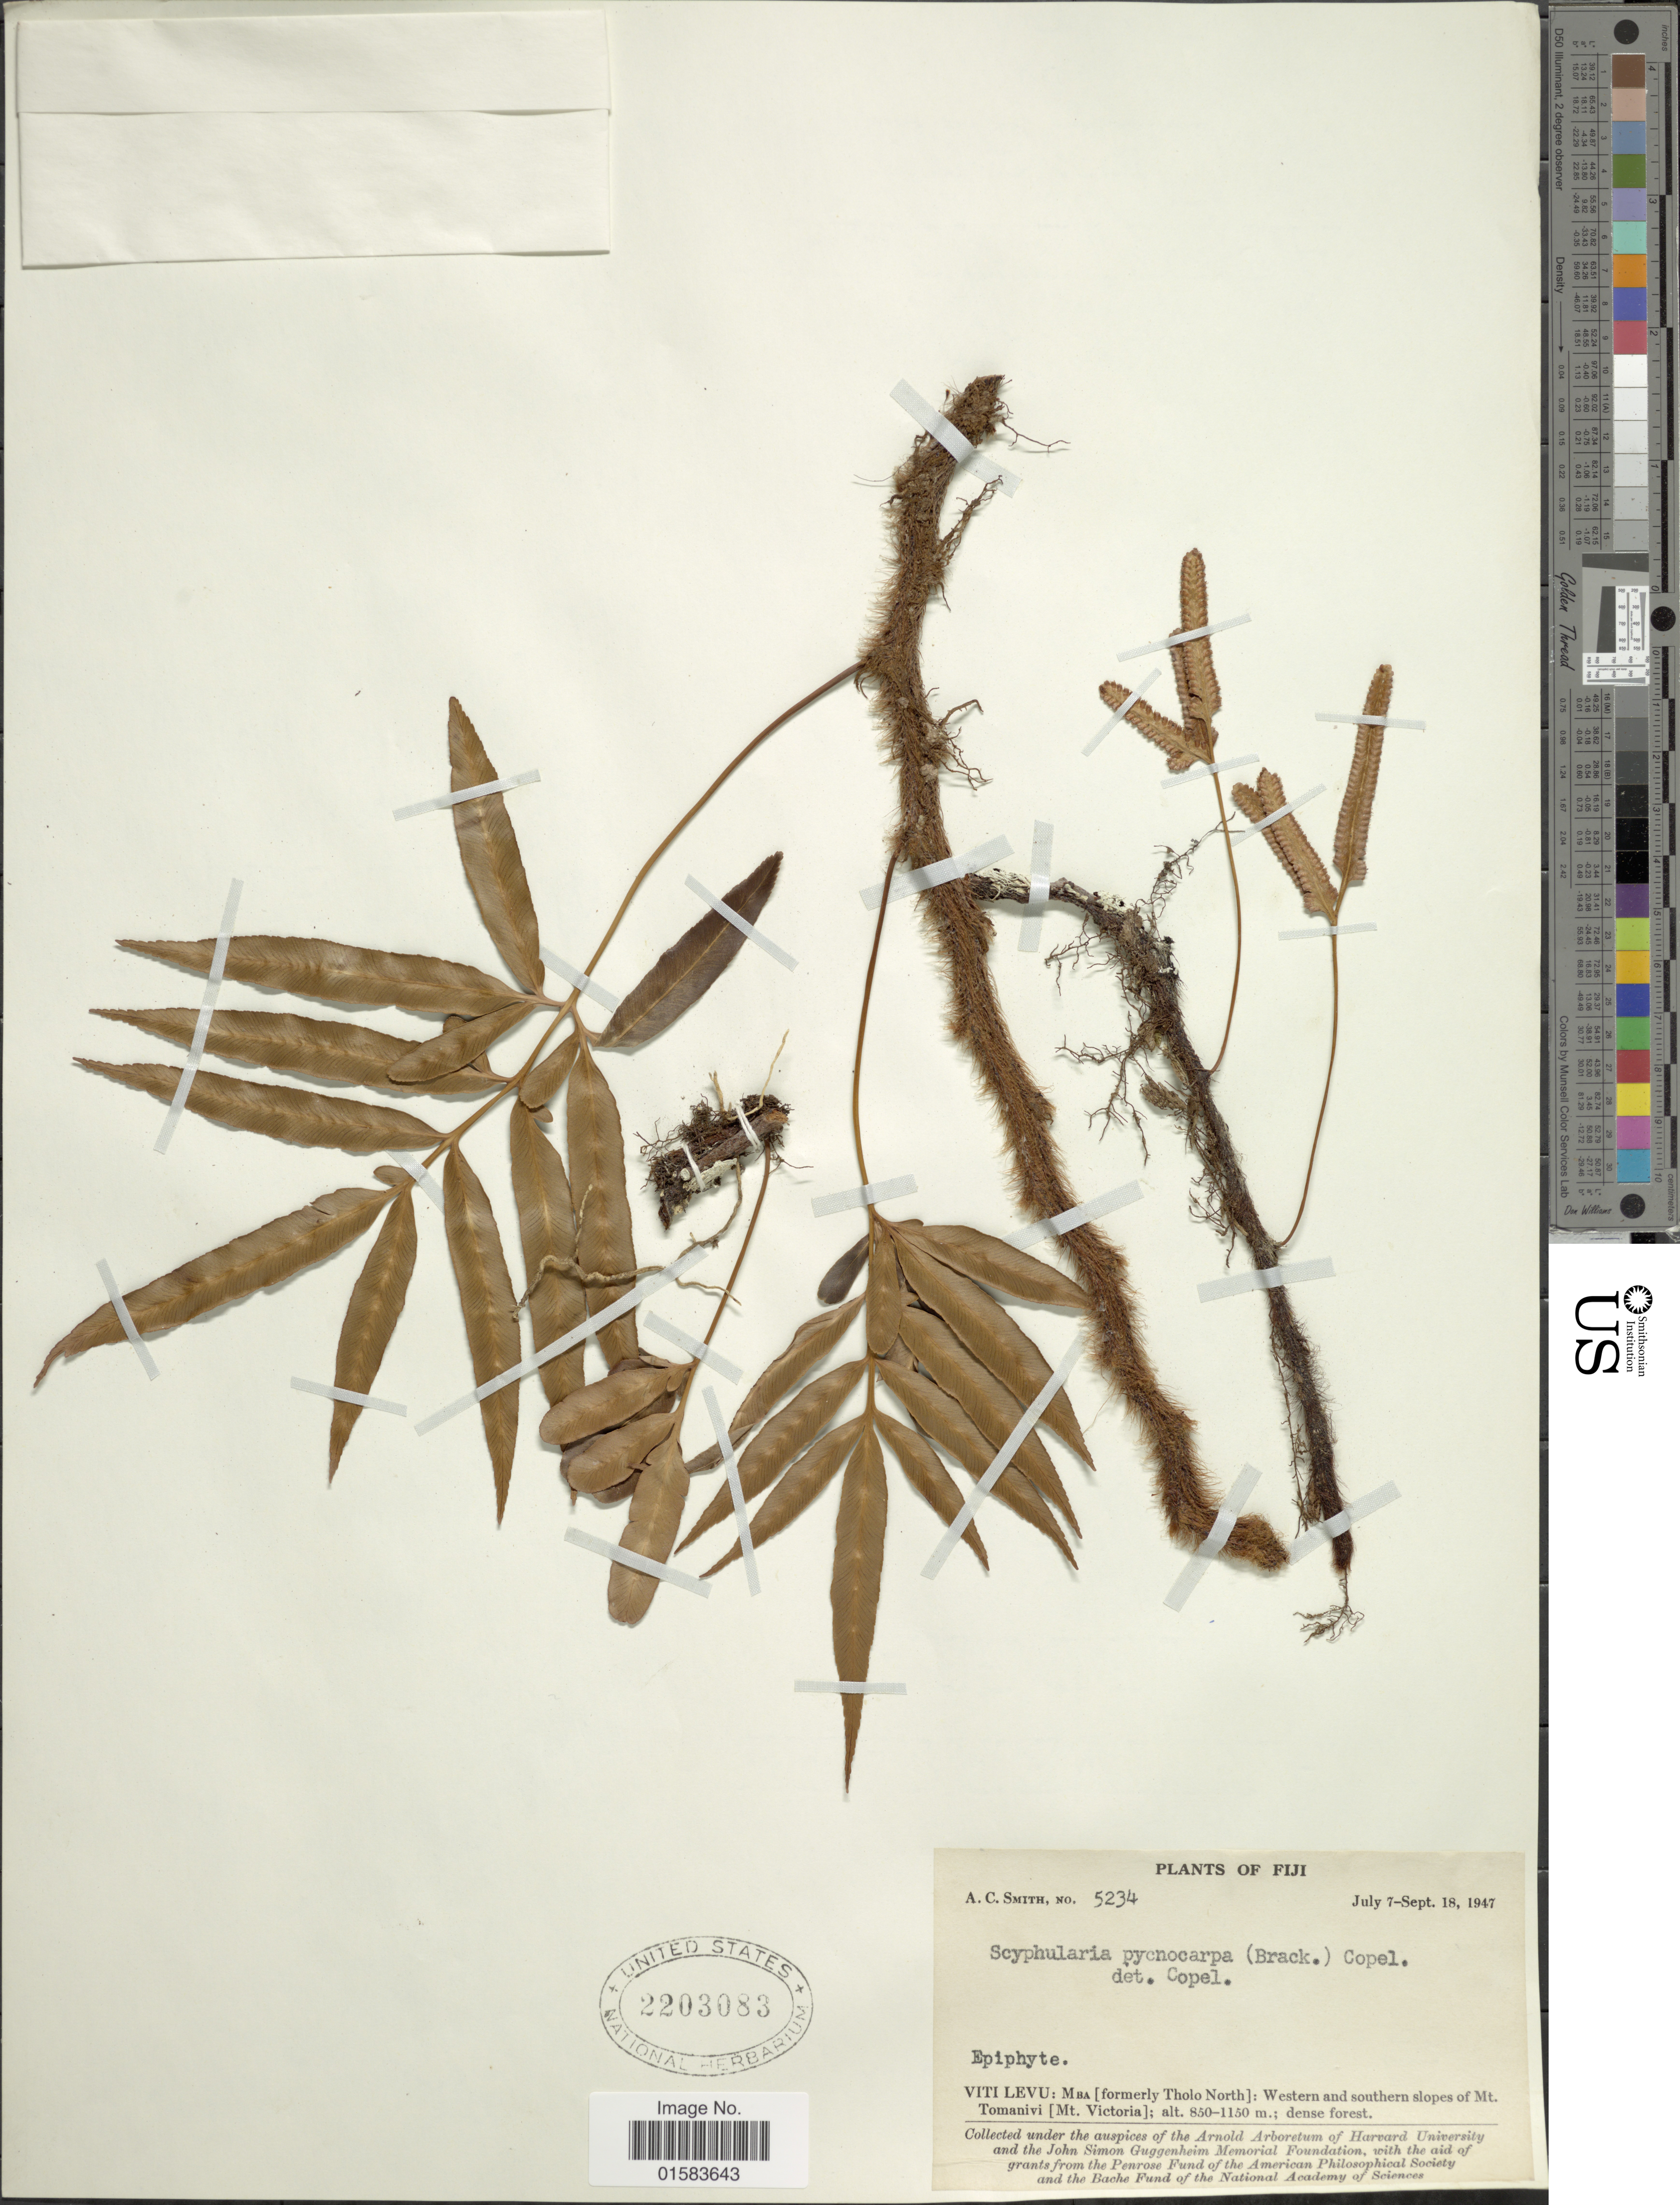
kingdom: Plantae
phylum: Tracheophyta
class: Polypodiopsida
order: Polypodiales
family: Davalliaceae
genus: Davallia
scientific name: Davallia pentaphylla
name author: Blume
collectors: A. C. Smith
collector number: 5234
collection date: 1947-07-07/1947-09-18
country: Fiji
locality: Viti Levu: Mba [formerly Tholo North]; Western and Southern slopes of Mt. Tomanivi [Mt. Victoria]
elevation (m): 850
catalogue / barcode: US 2203083